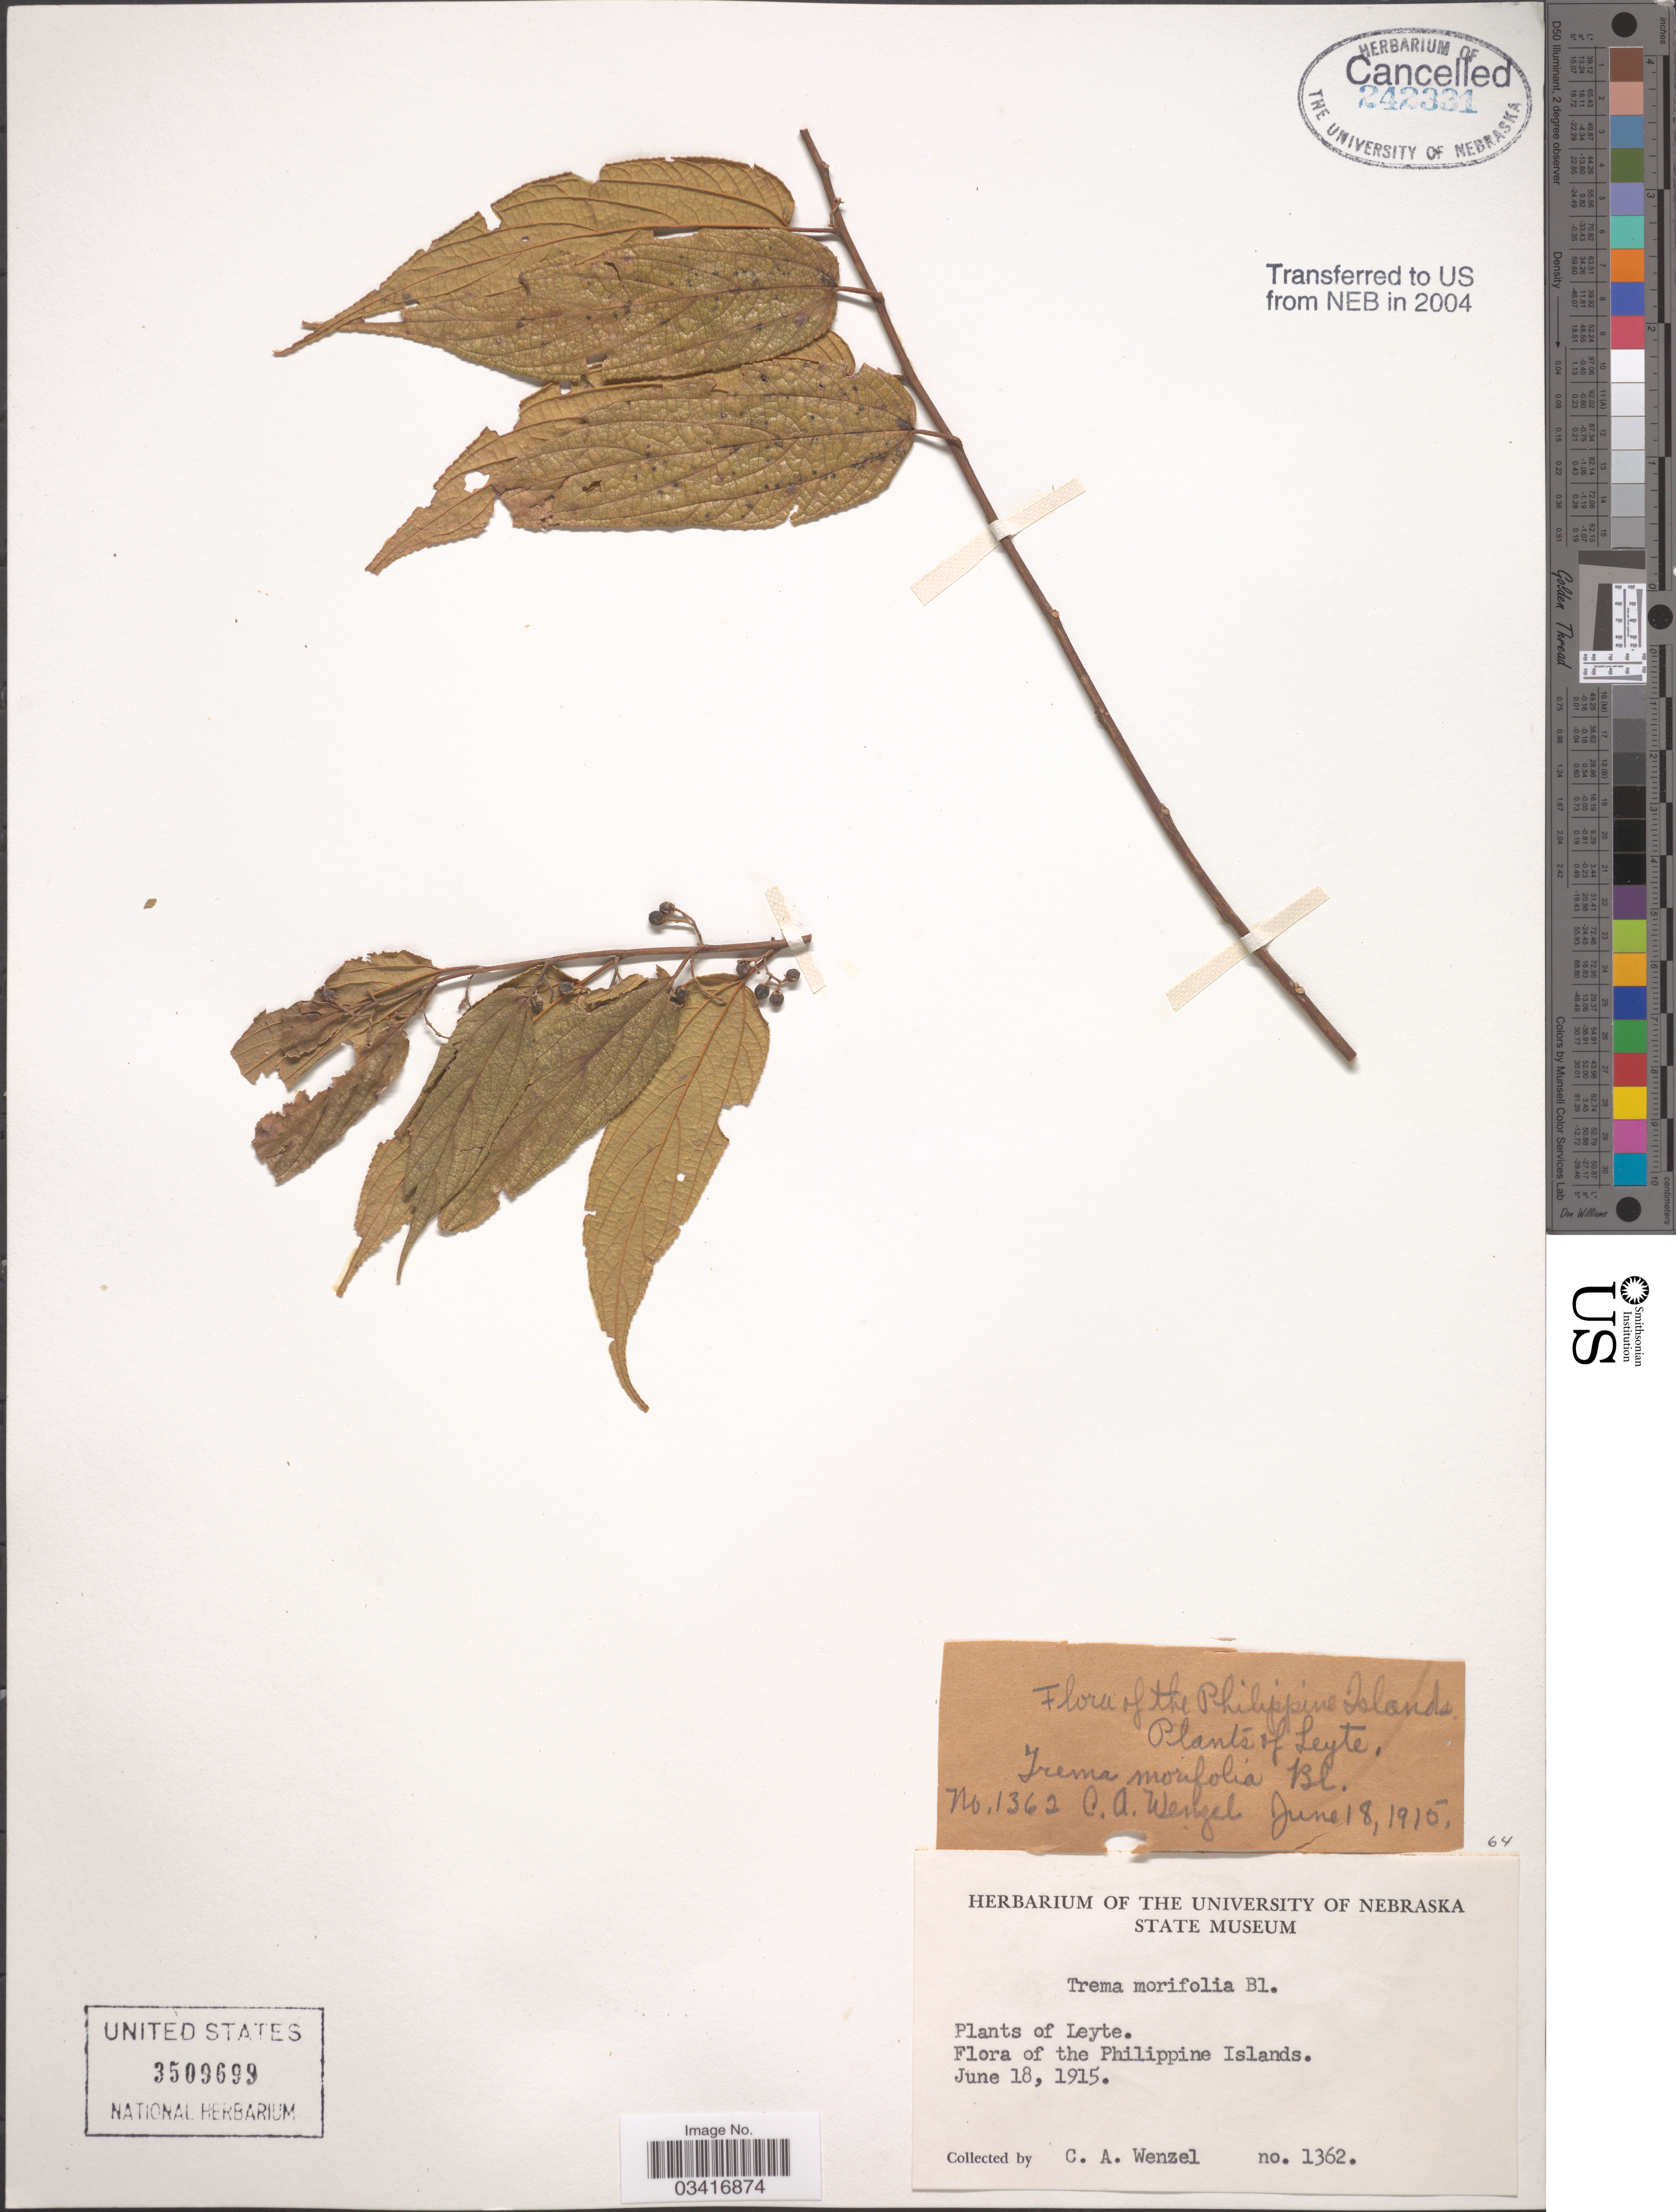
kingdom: Plantae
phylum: Tracheophyta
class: Magnoliopsida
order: Rosales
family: Cannabaceae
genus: Trema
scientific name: Trema morifolium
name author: Blume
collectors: C. Wenzel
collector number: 1362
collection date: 1915-06-18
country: Philippines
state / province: Eastern Visayas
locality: Leyte.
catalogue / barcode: US 3509699